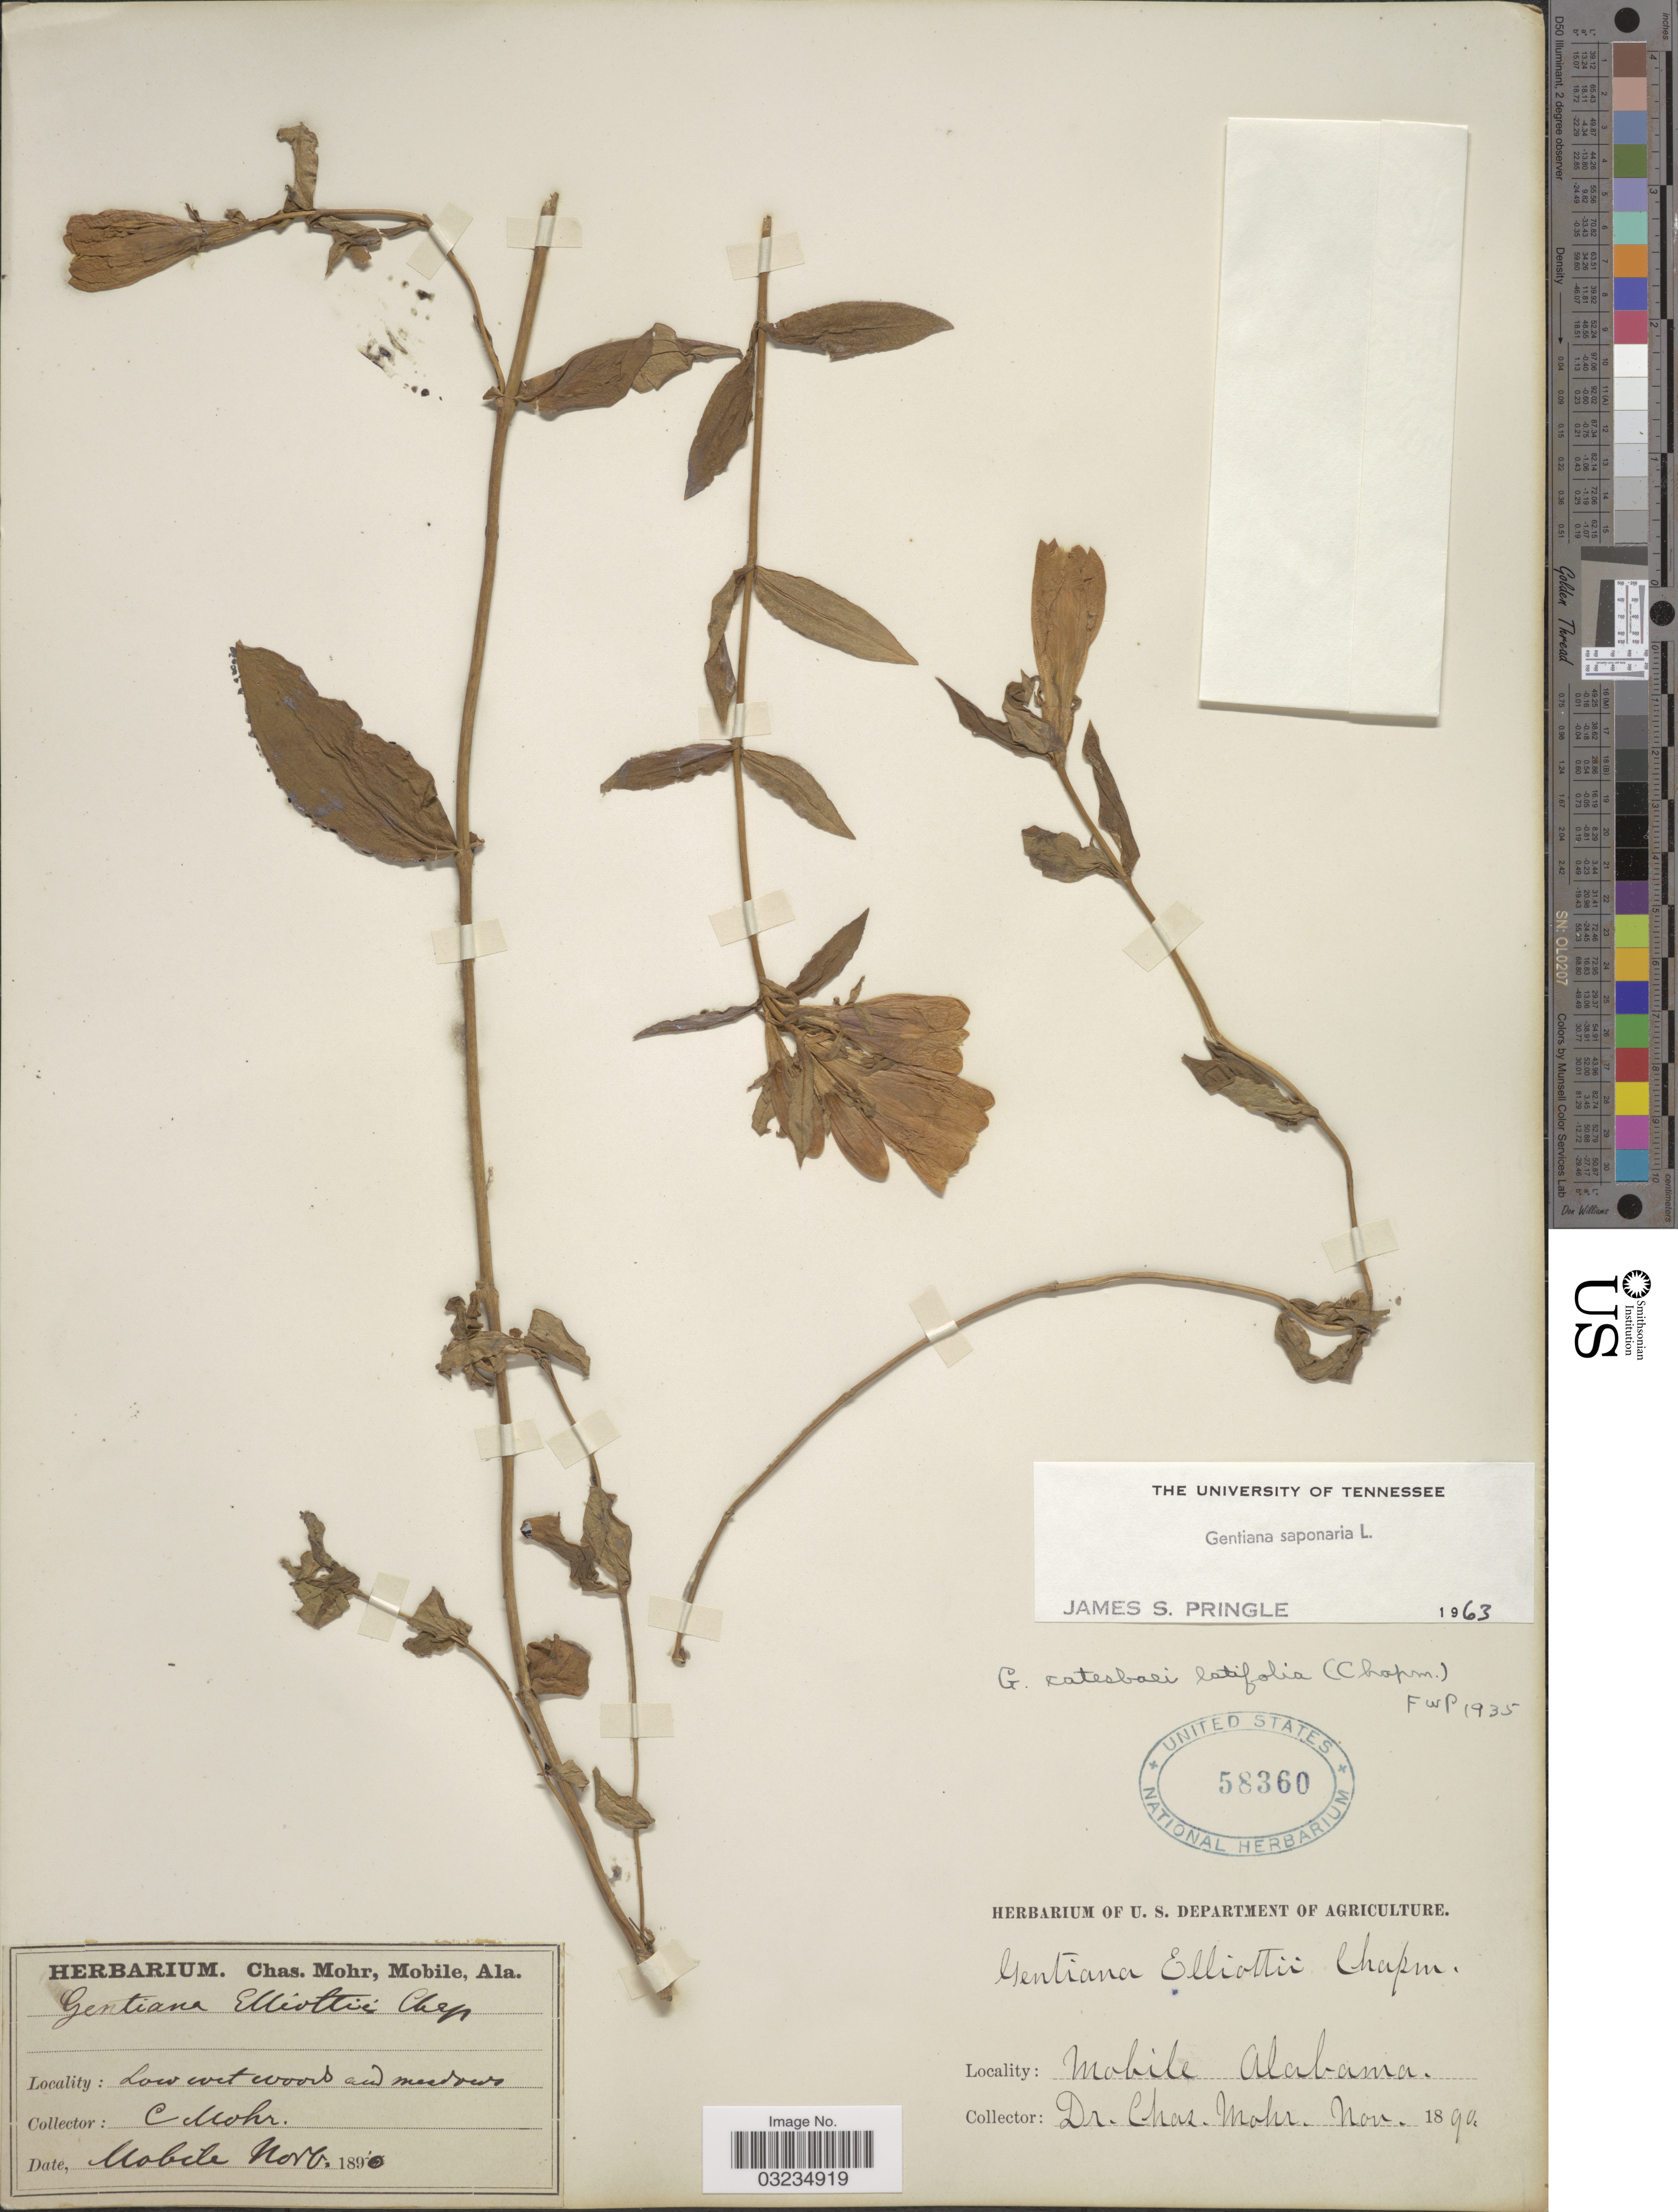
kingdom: Plantae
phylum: Tracheophyta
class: Magnoliopsida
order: Gentianales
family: Gentianaceae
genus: Gentiana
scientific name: Gentiana saponaria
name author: L.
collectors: Mohr, C. T. (herbarium)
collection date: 1890-11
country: United States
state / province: Alabama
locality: Mobile. Low wet woods and meadows.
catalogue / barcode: US 58360